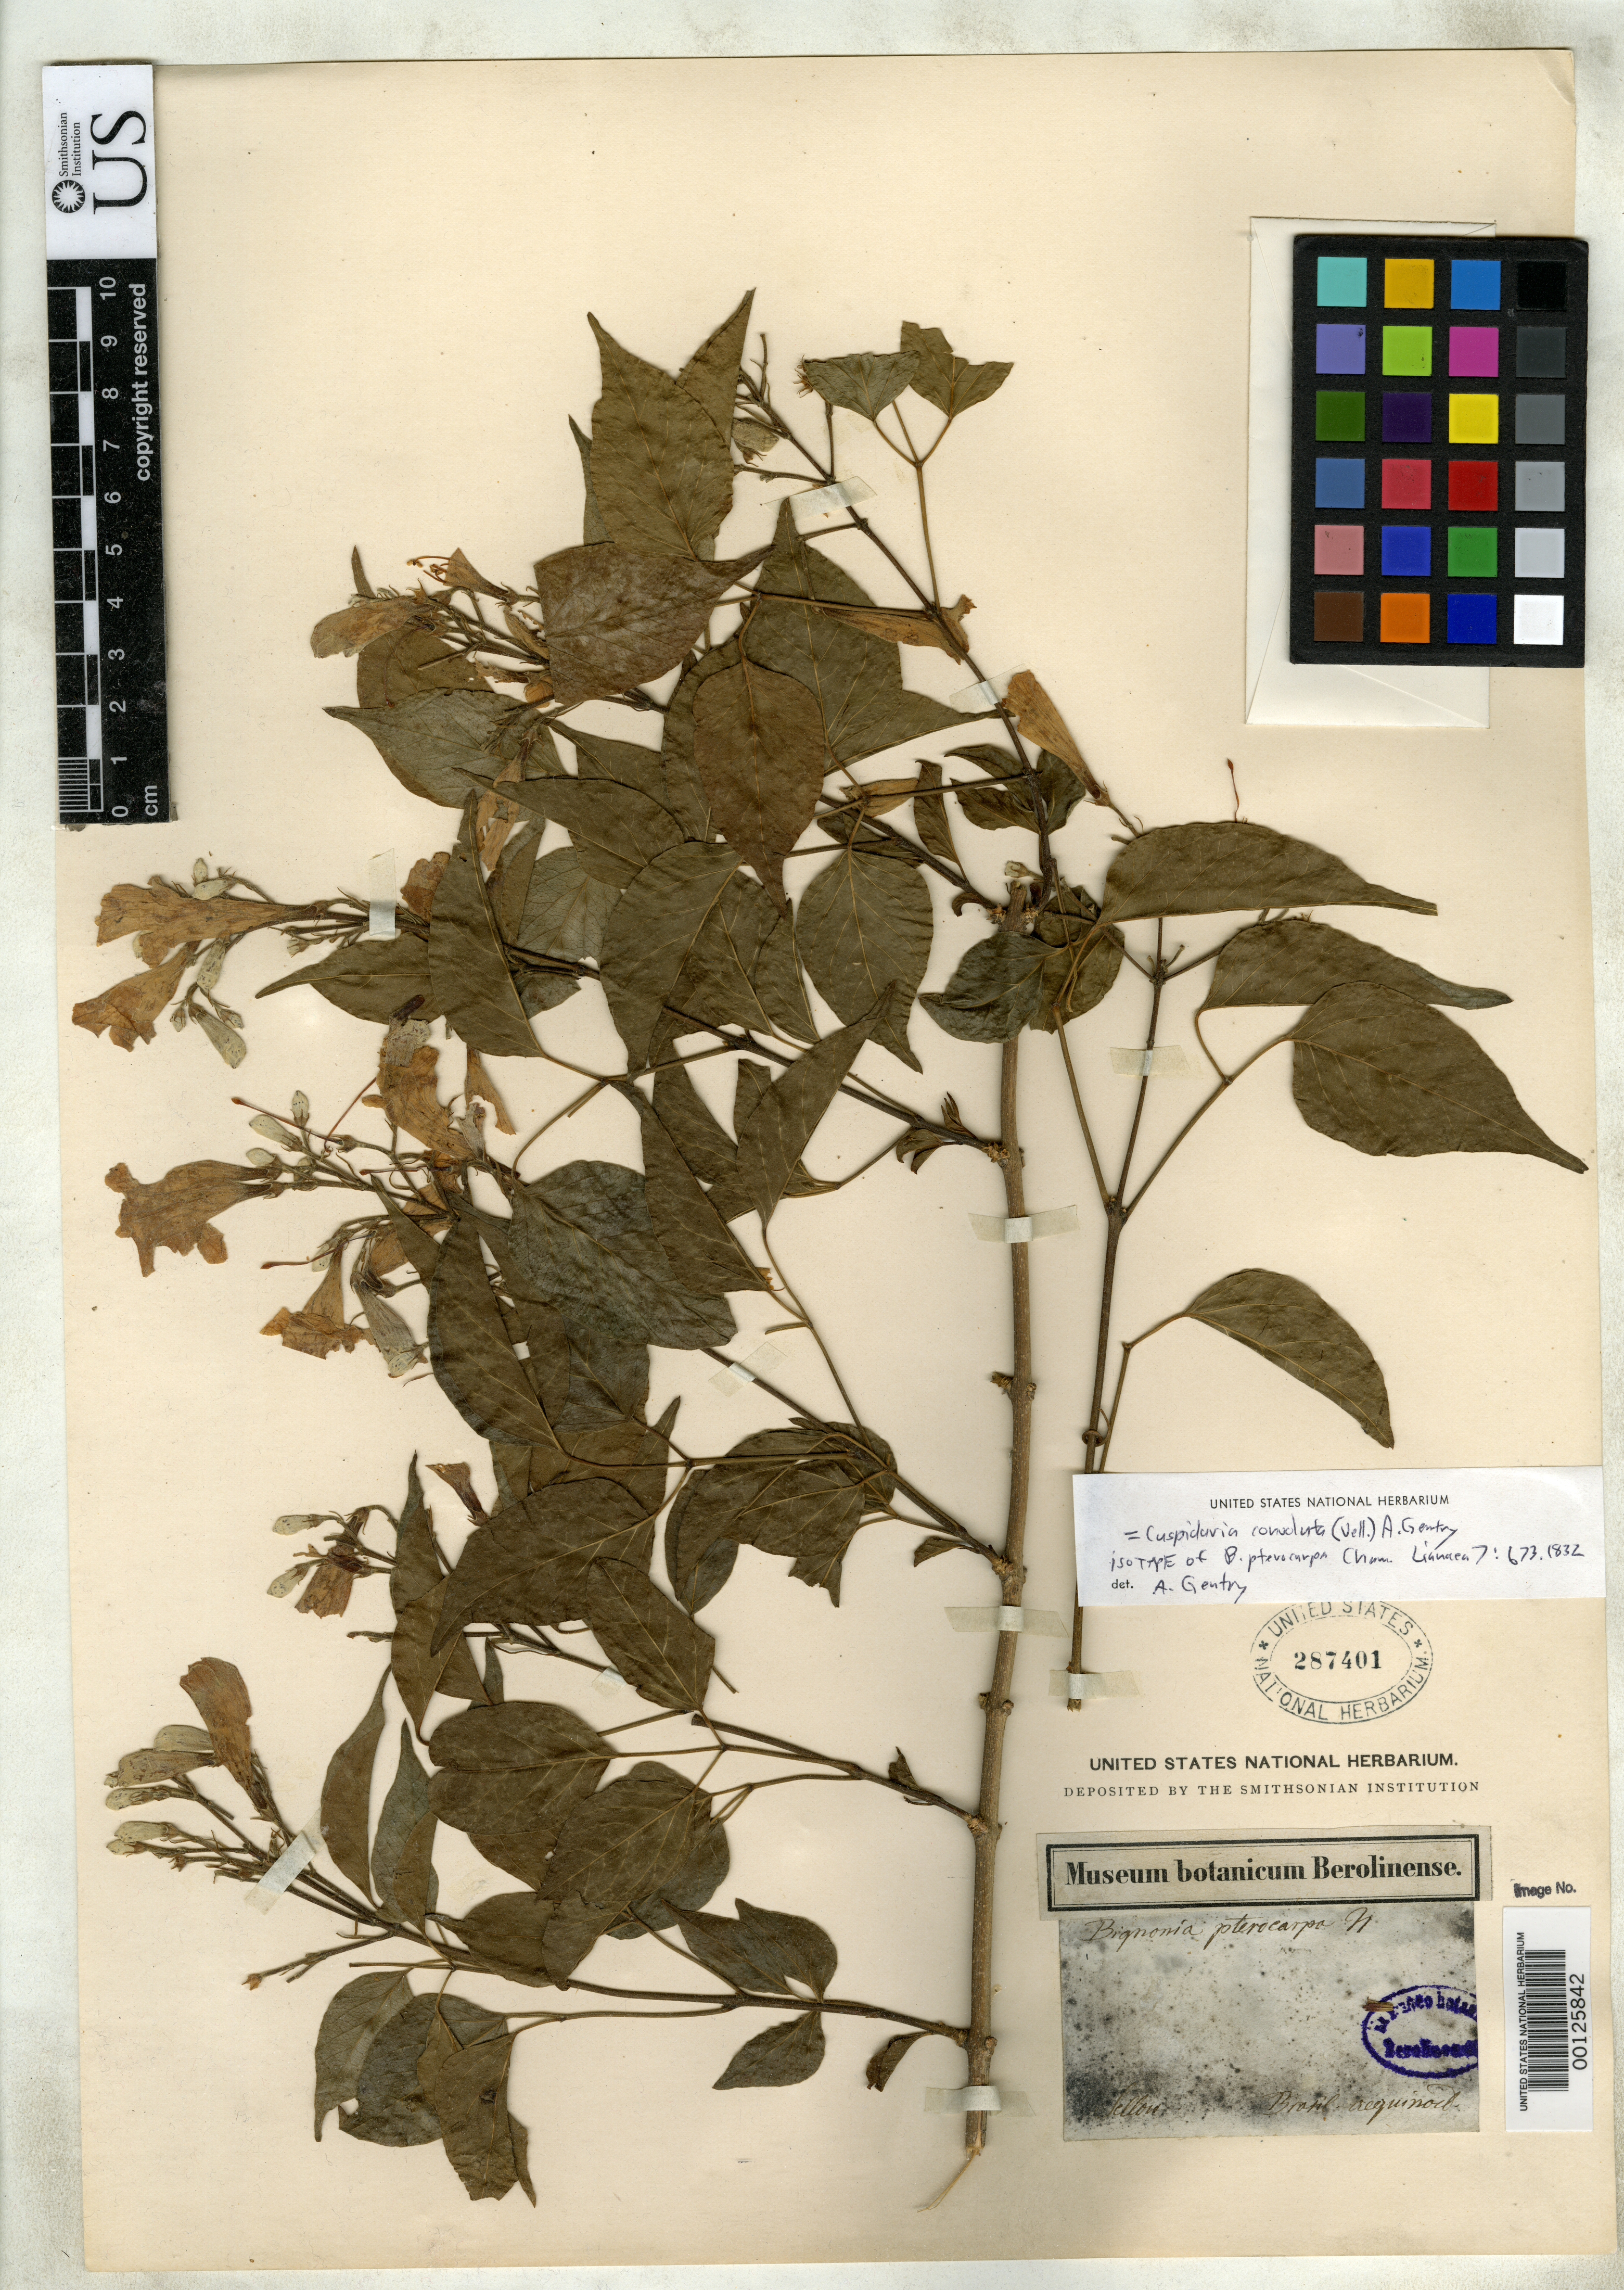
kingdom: Plantae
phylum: Tracheophyta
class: Magnoliopsida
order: Lamiales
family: Bignoniaceae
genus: Bignonia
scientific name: Bignonia pterocarpa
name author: Cham.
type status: Isotype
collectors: F. Sellow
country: Brazil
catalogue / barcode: US 287401